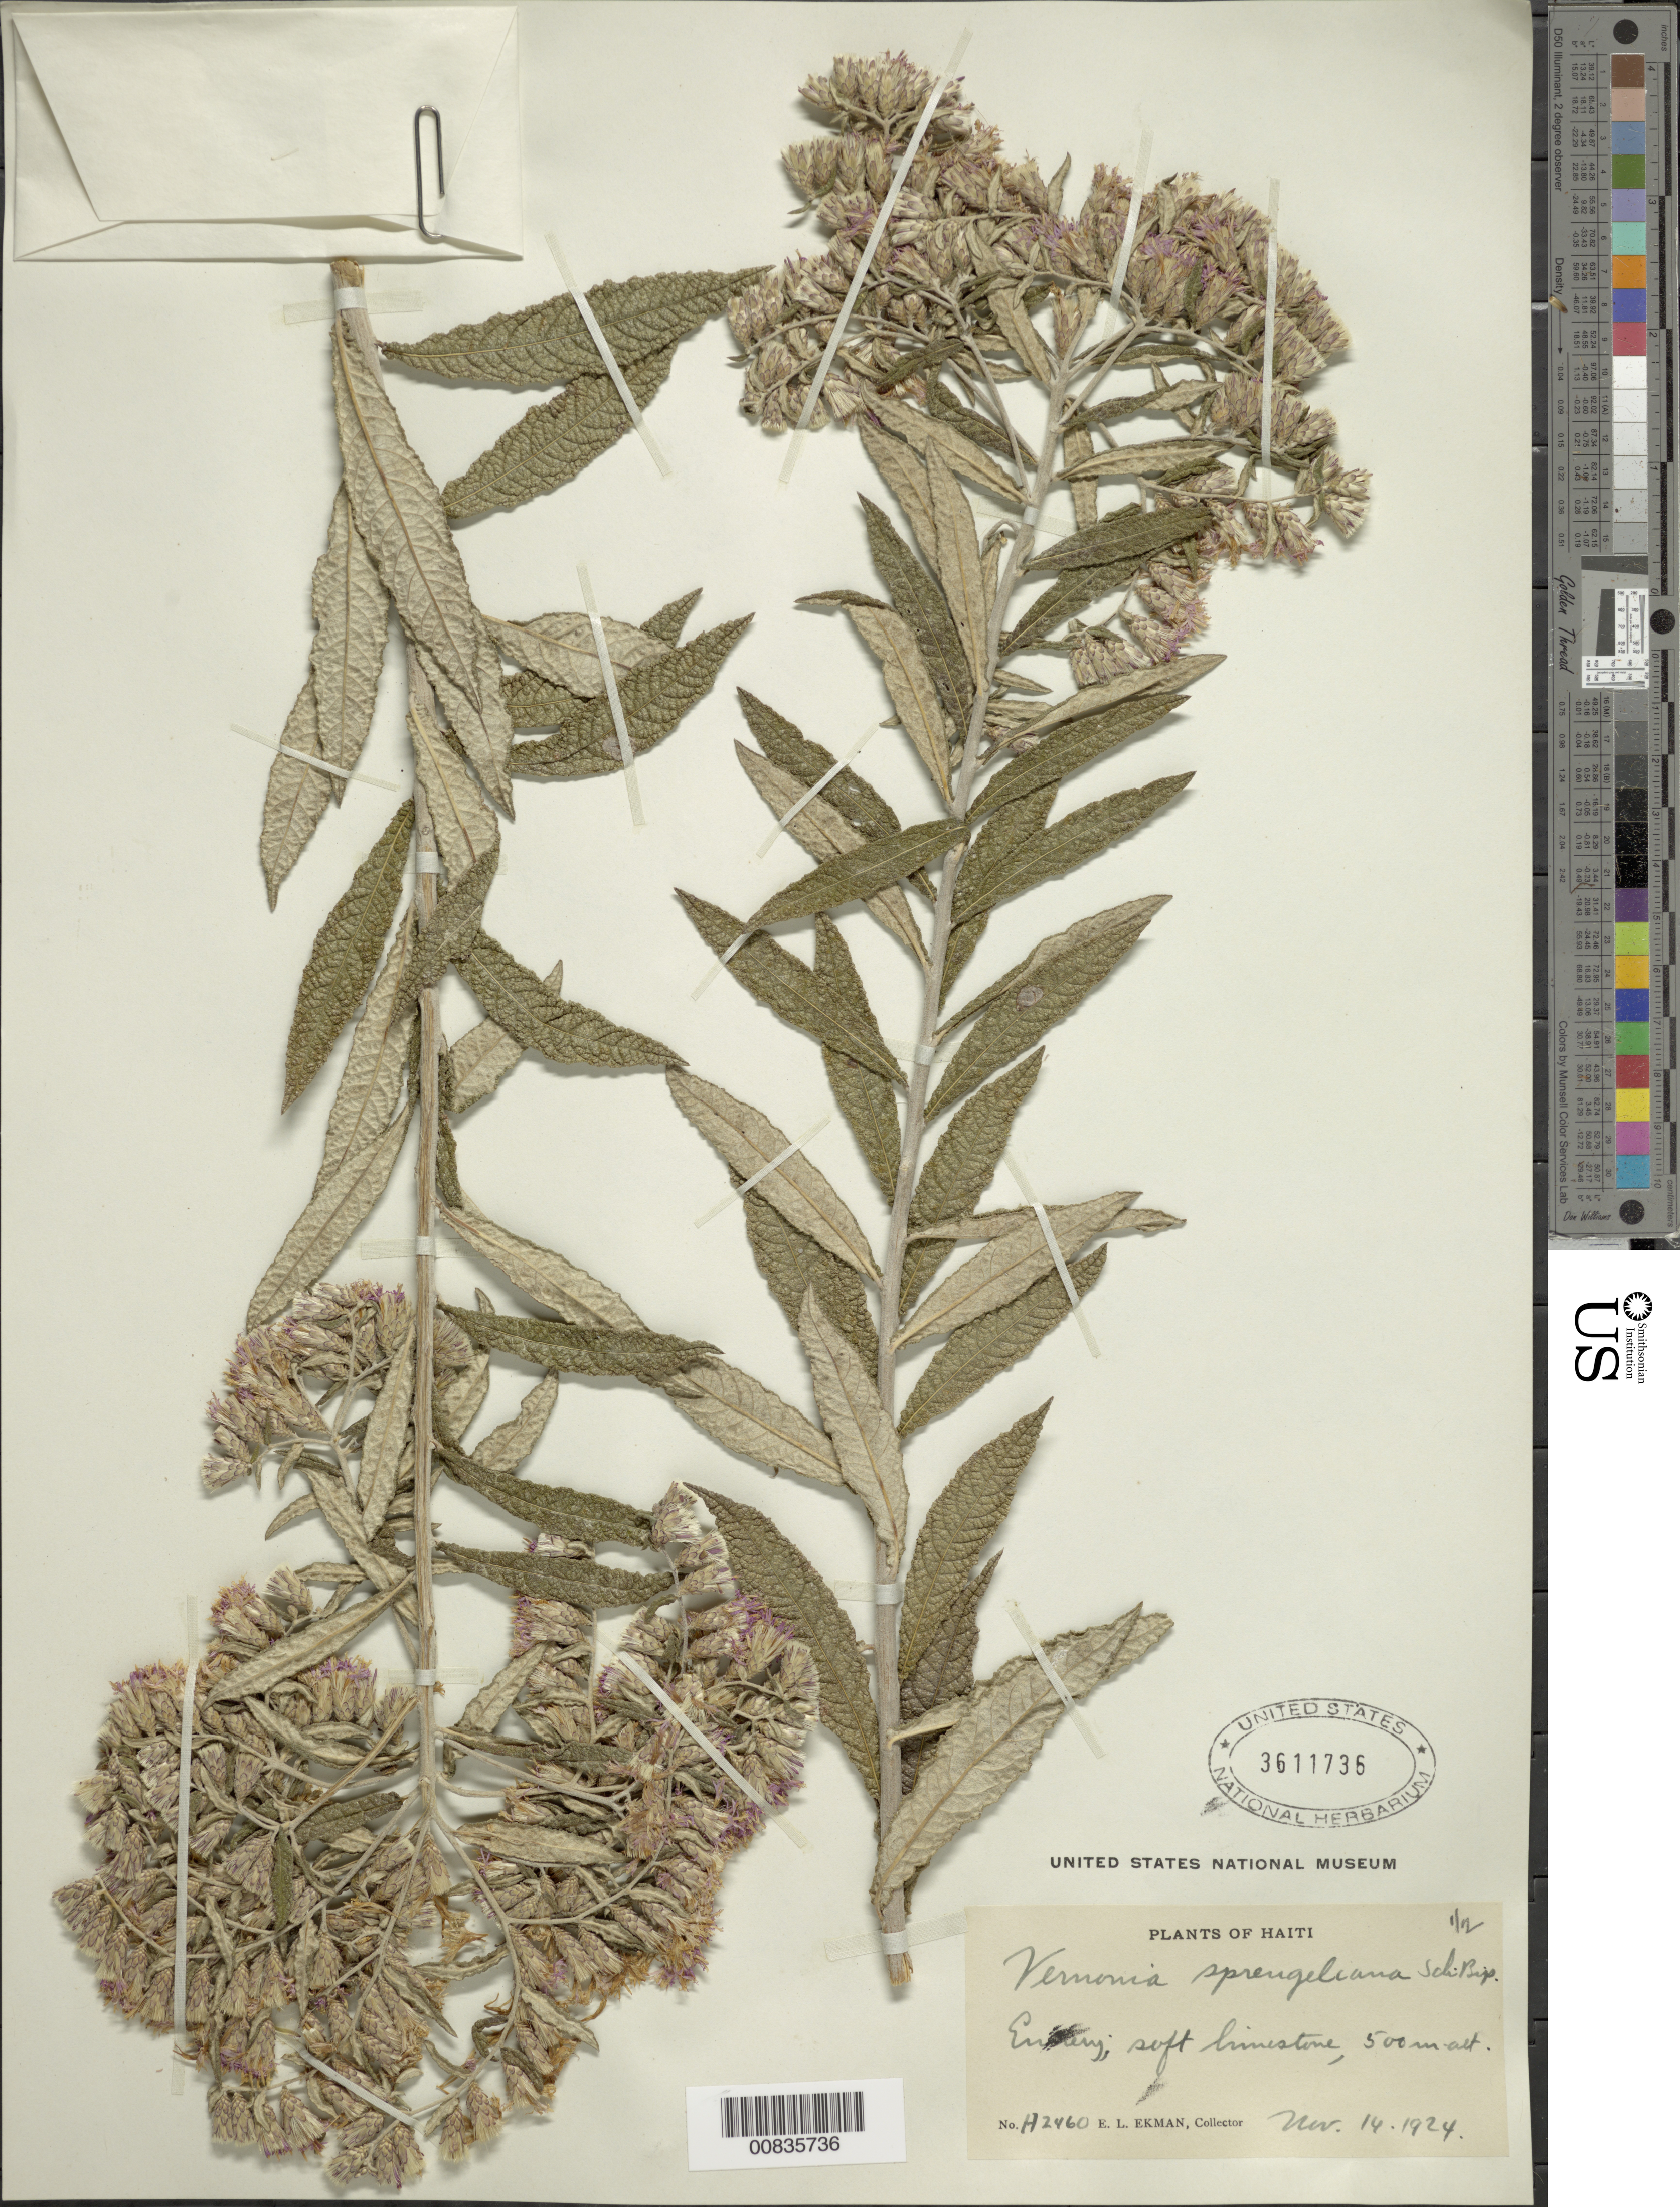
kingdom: Plantae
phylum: Tracheophyta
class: Magnoliopsida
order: Asterales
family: Asteraceae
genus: Lepidaploa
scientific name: Lepidaploa sprengeliana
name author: (Sch. Bip.) H. Rob.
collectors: E. L. Ekman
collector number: H 2460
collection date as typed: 14 Nov 1924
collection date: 1924-11-14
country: Haiti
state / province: Artibonite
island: Hispaniola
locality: Ennery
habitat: Soft limestone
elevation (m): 500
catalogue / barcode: US 3611736